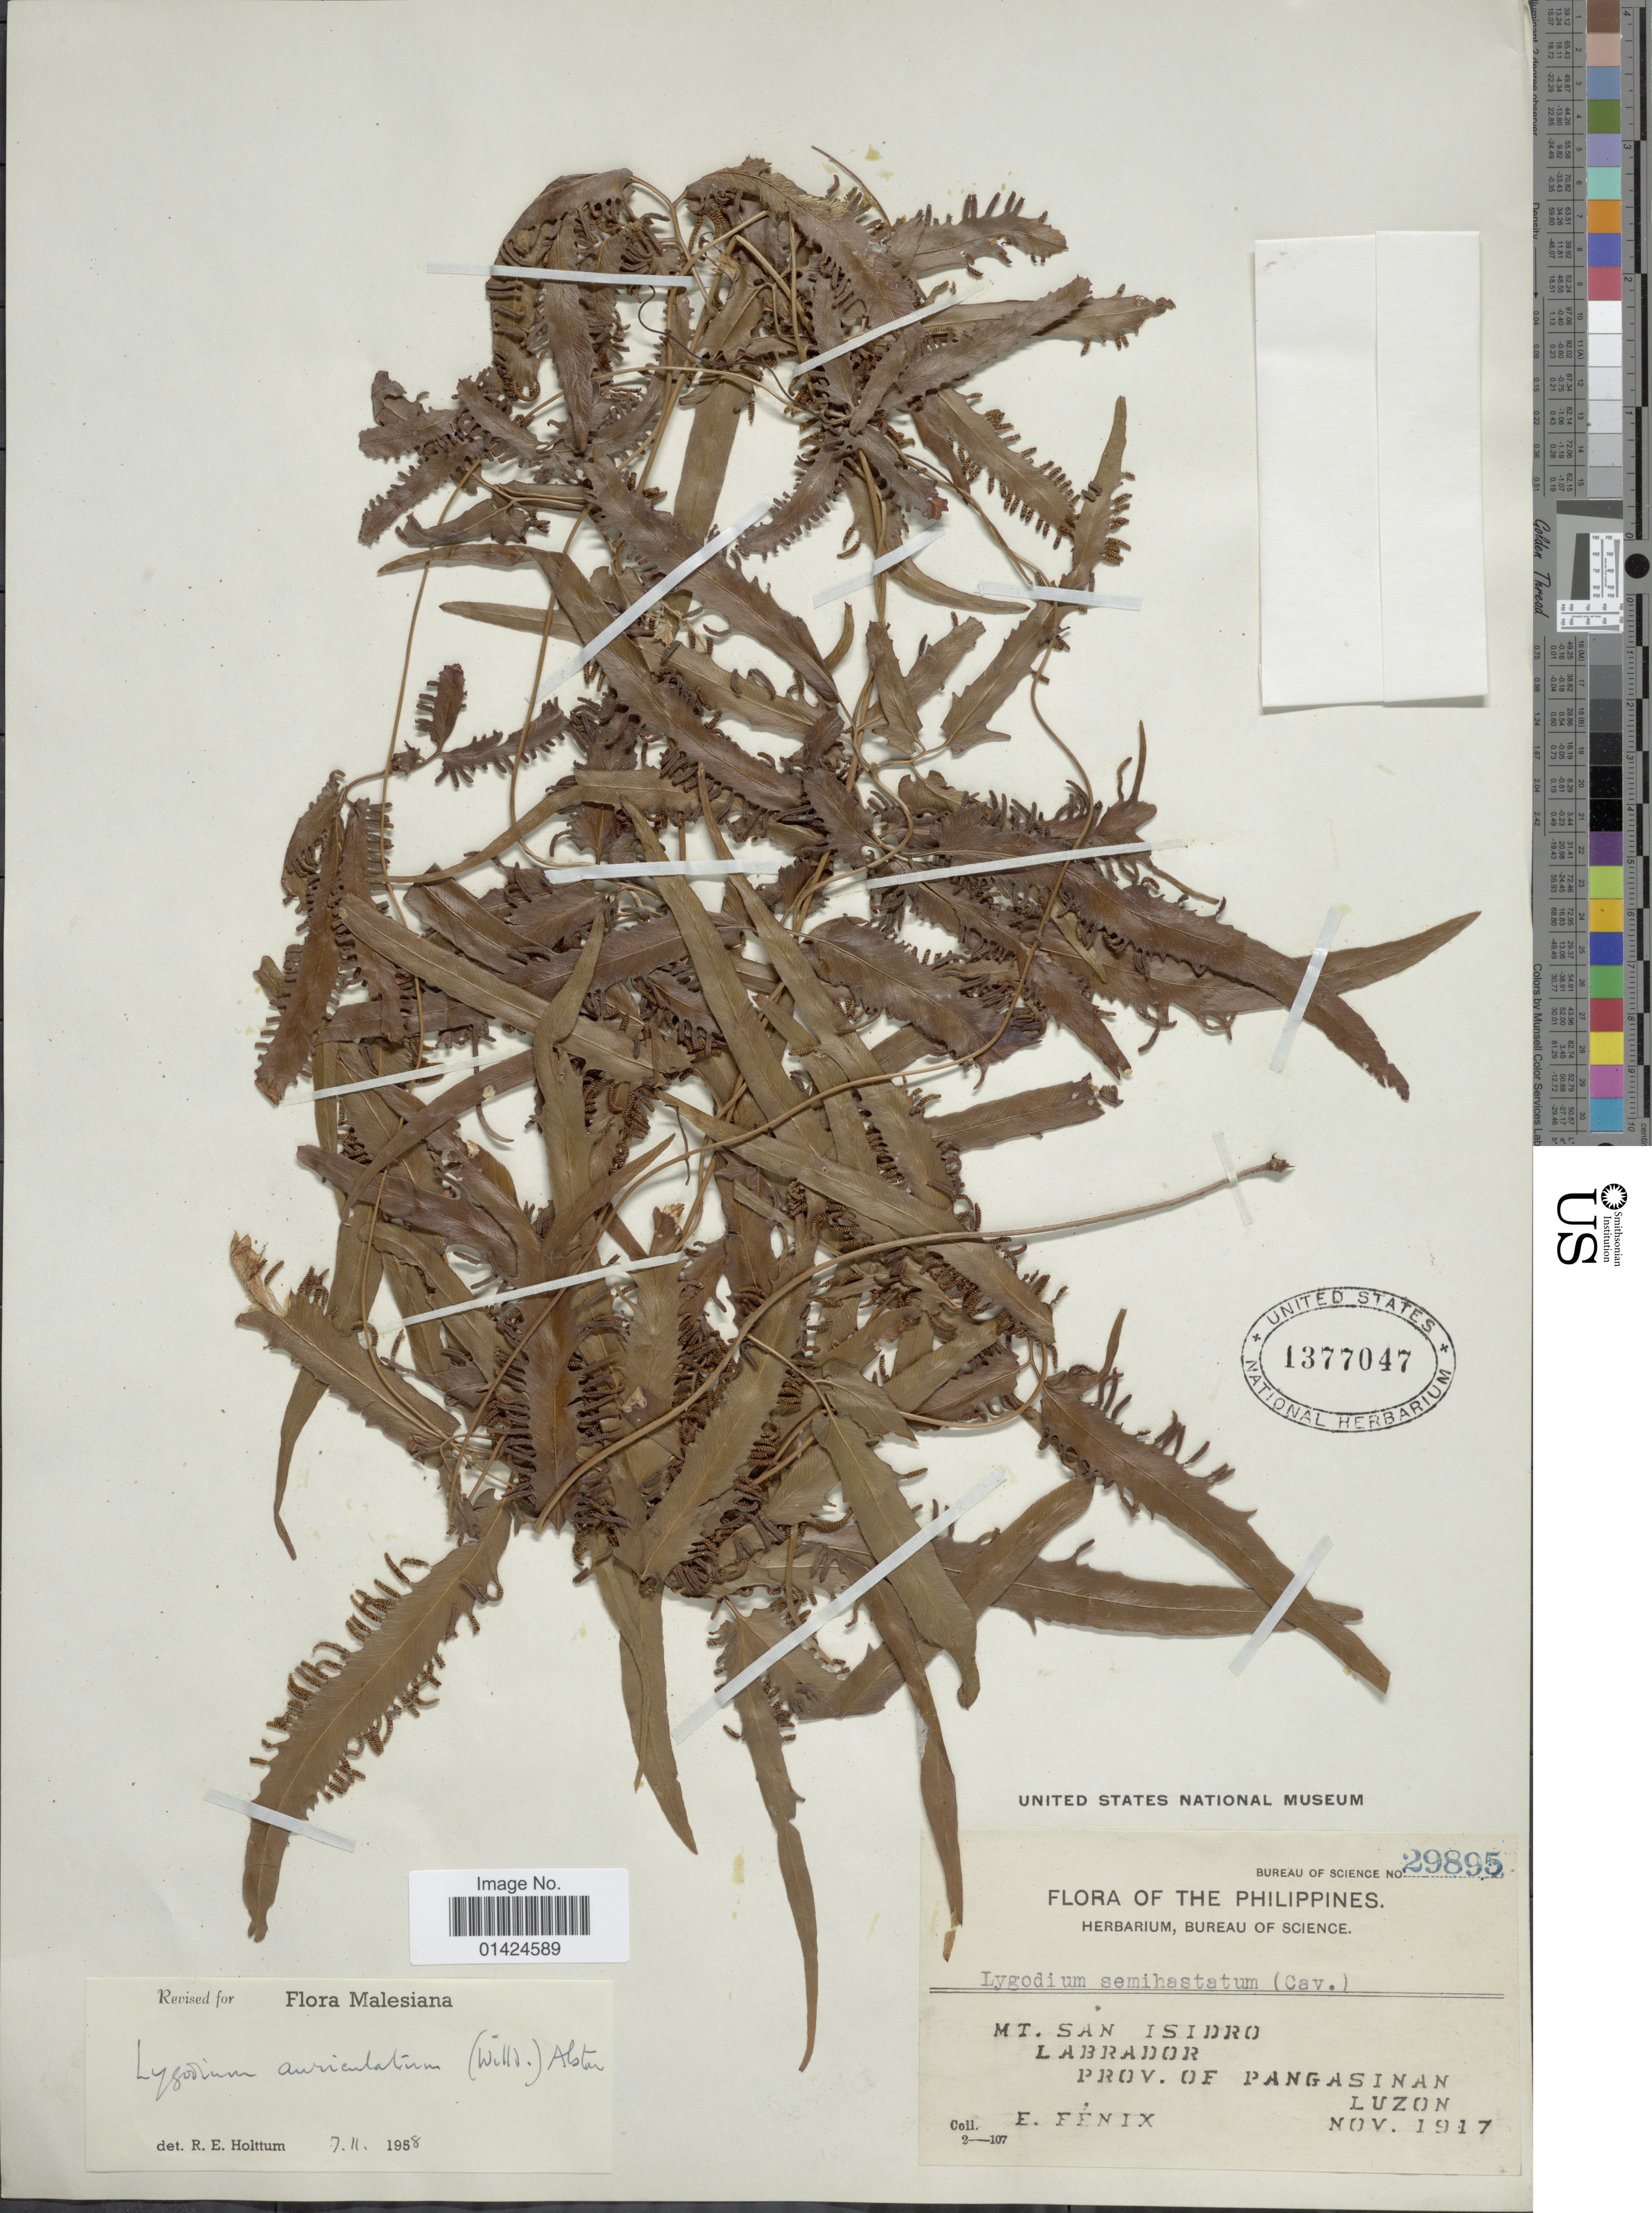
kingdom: Plantae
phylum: Tracheophyta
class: Polypodiopsida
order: Schizaeales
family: Lygodiaceae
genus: Lygodium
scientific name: Lygodium auriculatum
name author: (Willd.) Alston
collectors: E. Fenix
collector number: Bureau of Science 29895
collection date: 1917-11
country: Philippines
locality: Luzon. Mt. San Isidro. Labrador. Prov. of Pangasinan.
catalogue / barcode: US 1377047